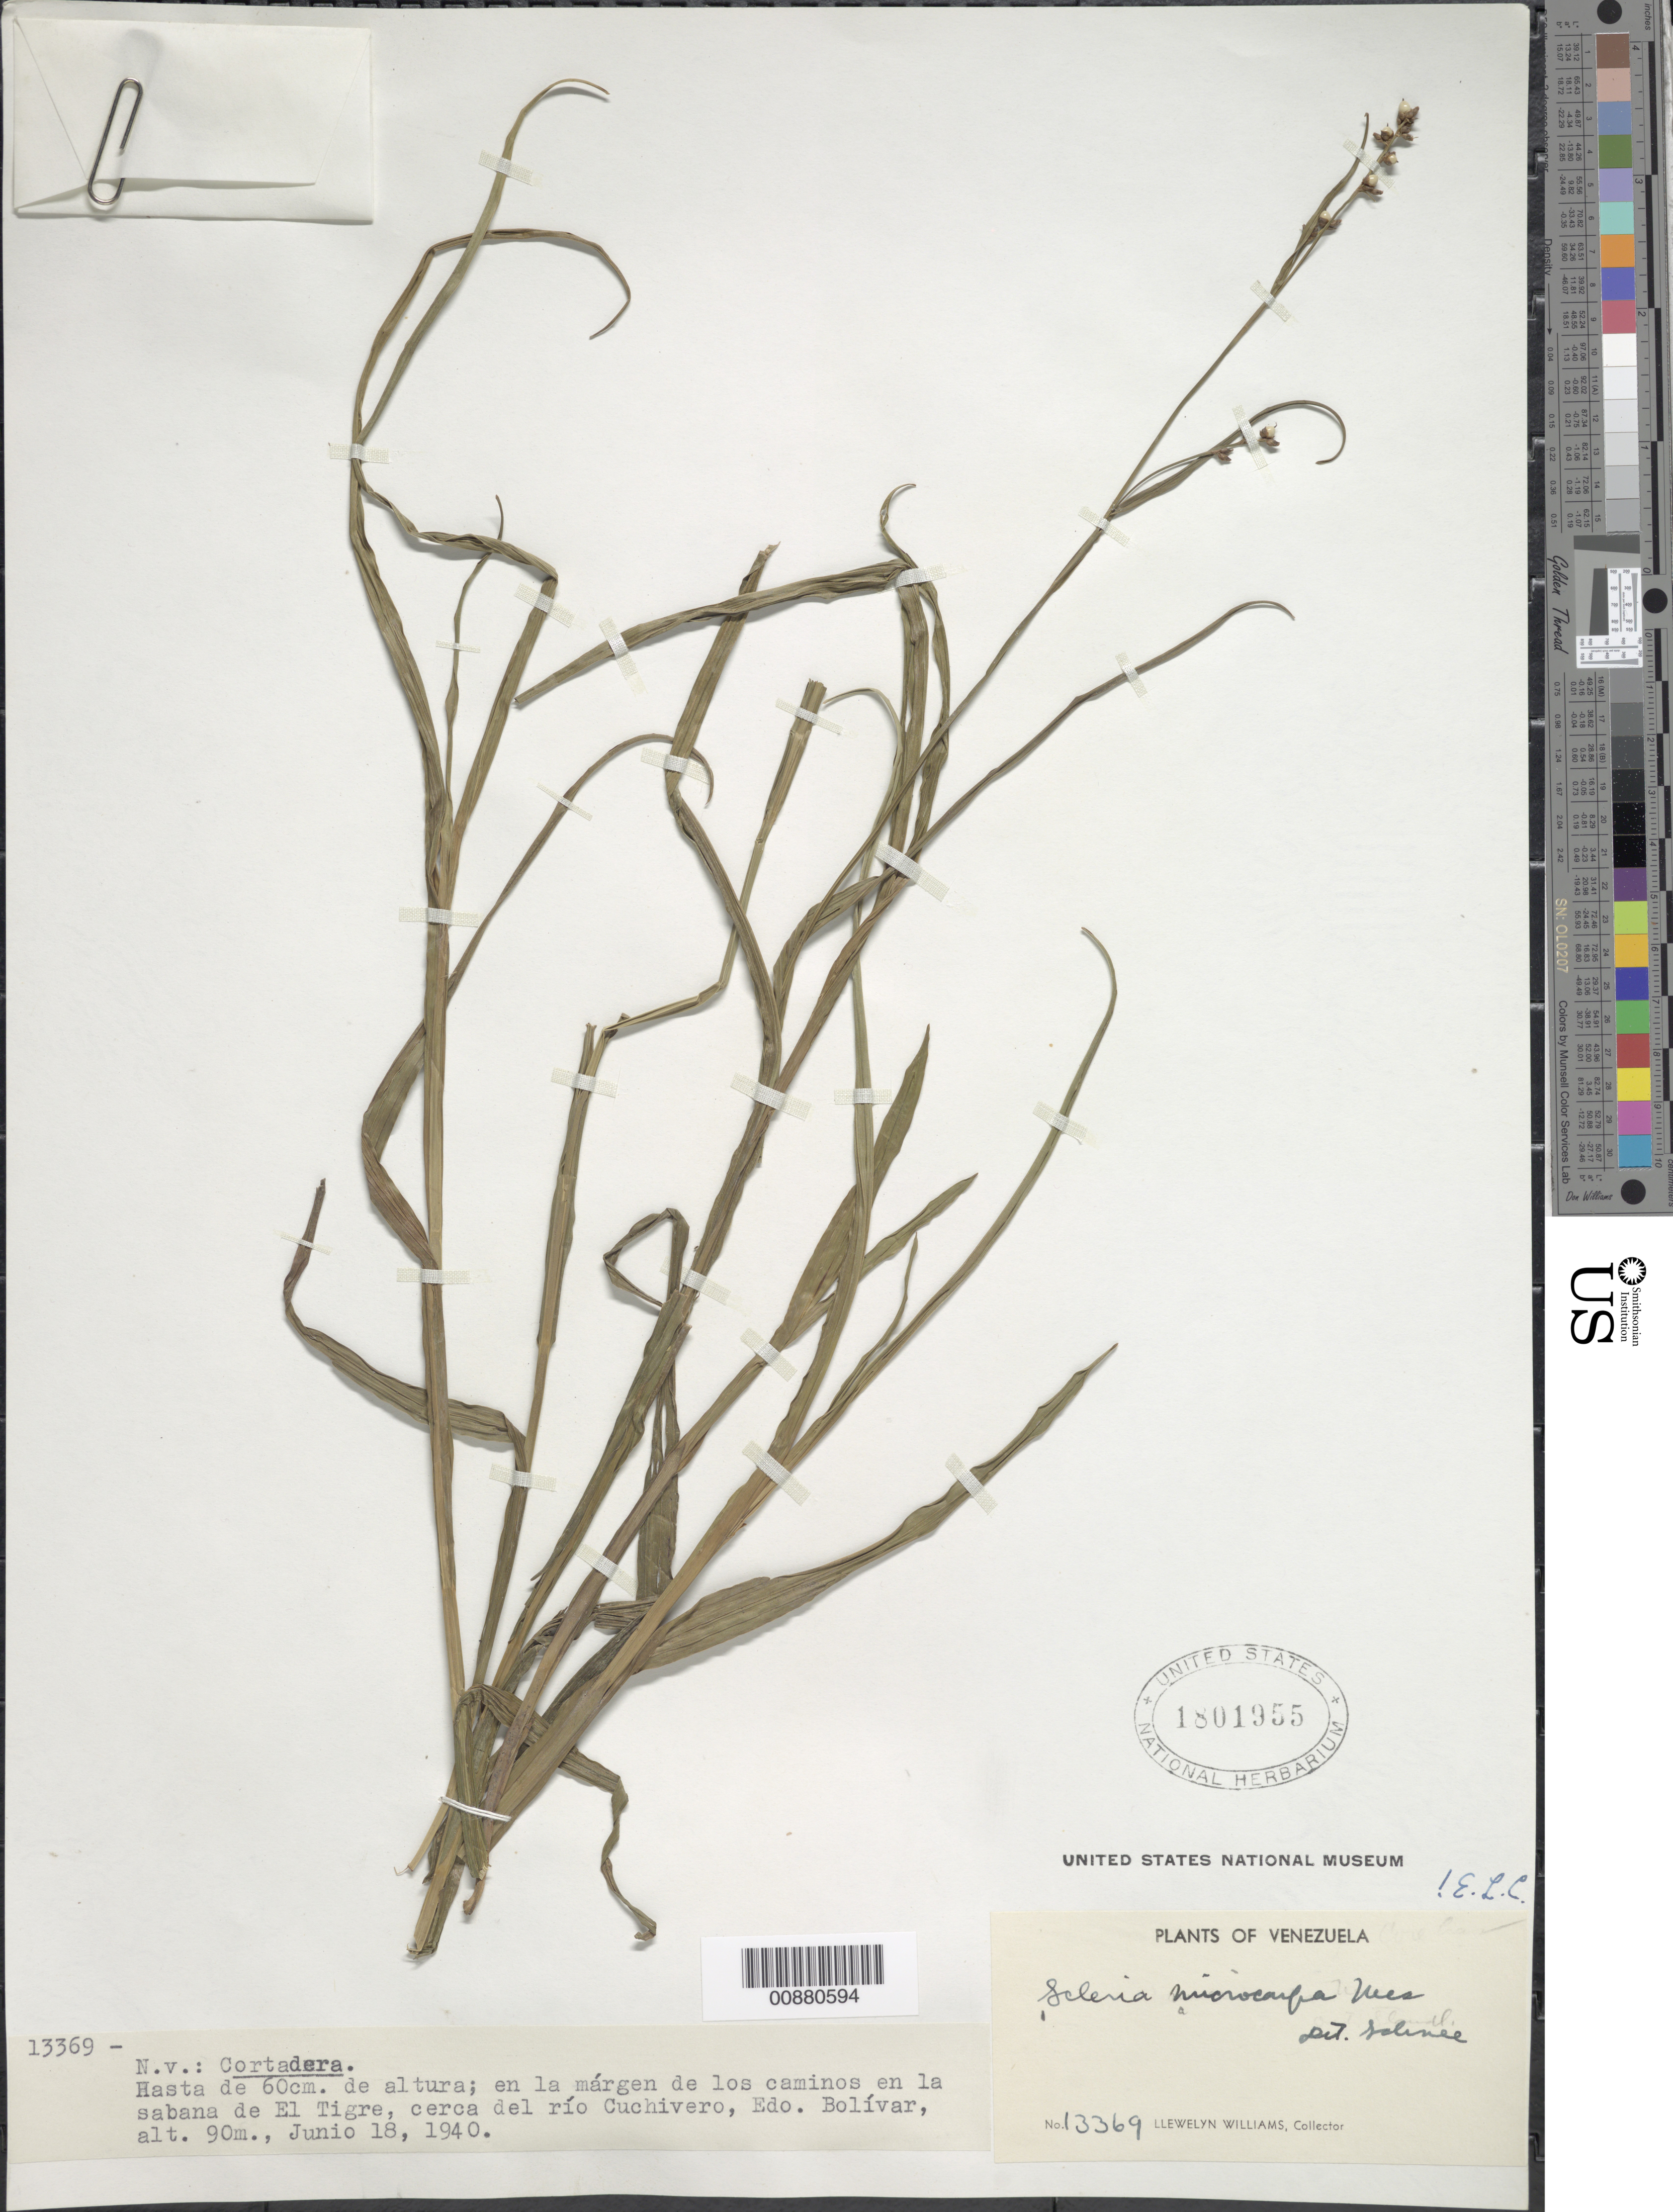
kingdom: Plantae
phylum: Tracheophyta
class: Liliopsida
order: Poales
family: Cyperaceae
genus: Scleria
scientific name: Scleria microcarpa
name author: Nees ex Kunth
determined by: Core, E. L.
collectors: Ll. Williams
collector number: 13369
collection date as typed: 18-Jun-40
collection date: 1940-06-18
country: Venezuela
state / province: Bolívar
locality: El Tigre, cerca de El Río Cuchivero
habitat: Margen de los caminos en la sabana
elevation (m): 90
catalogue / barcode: US 1801955